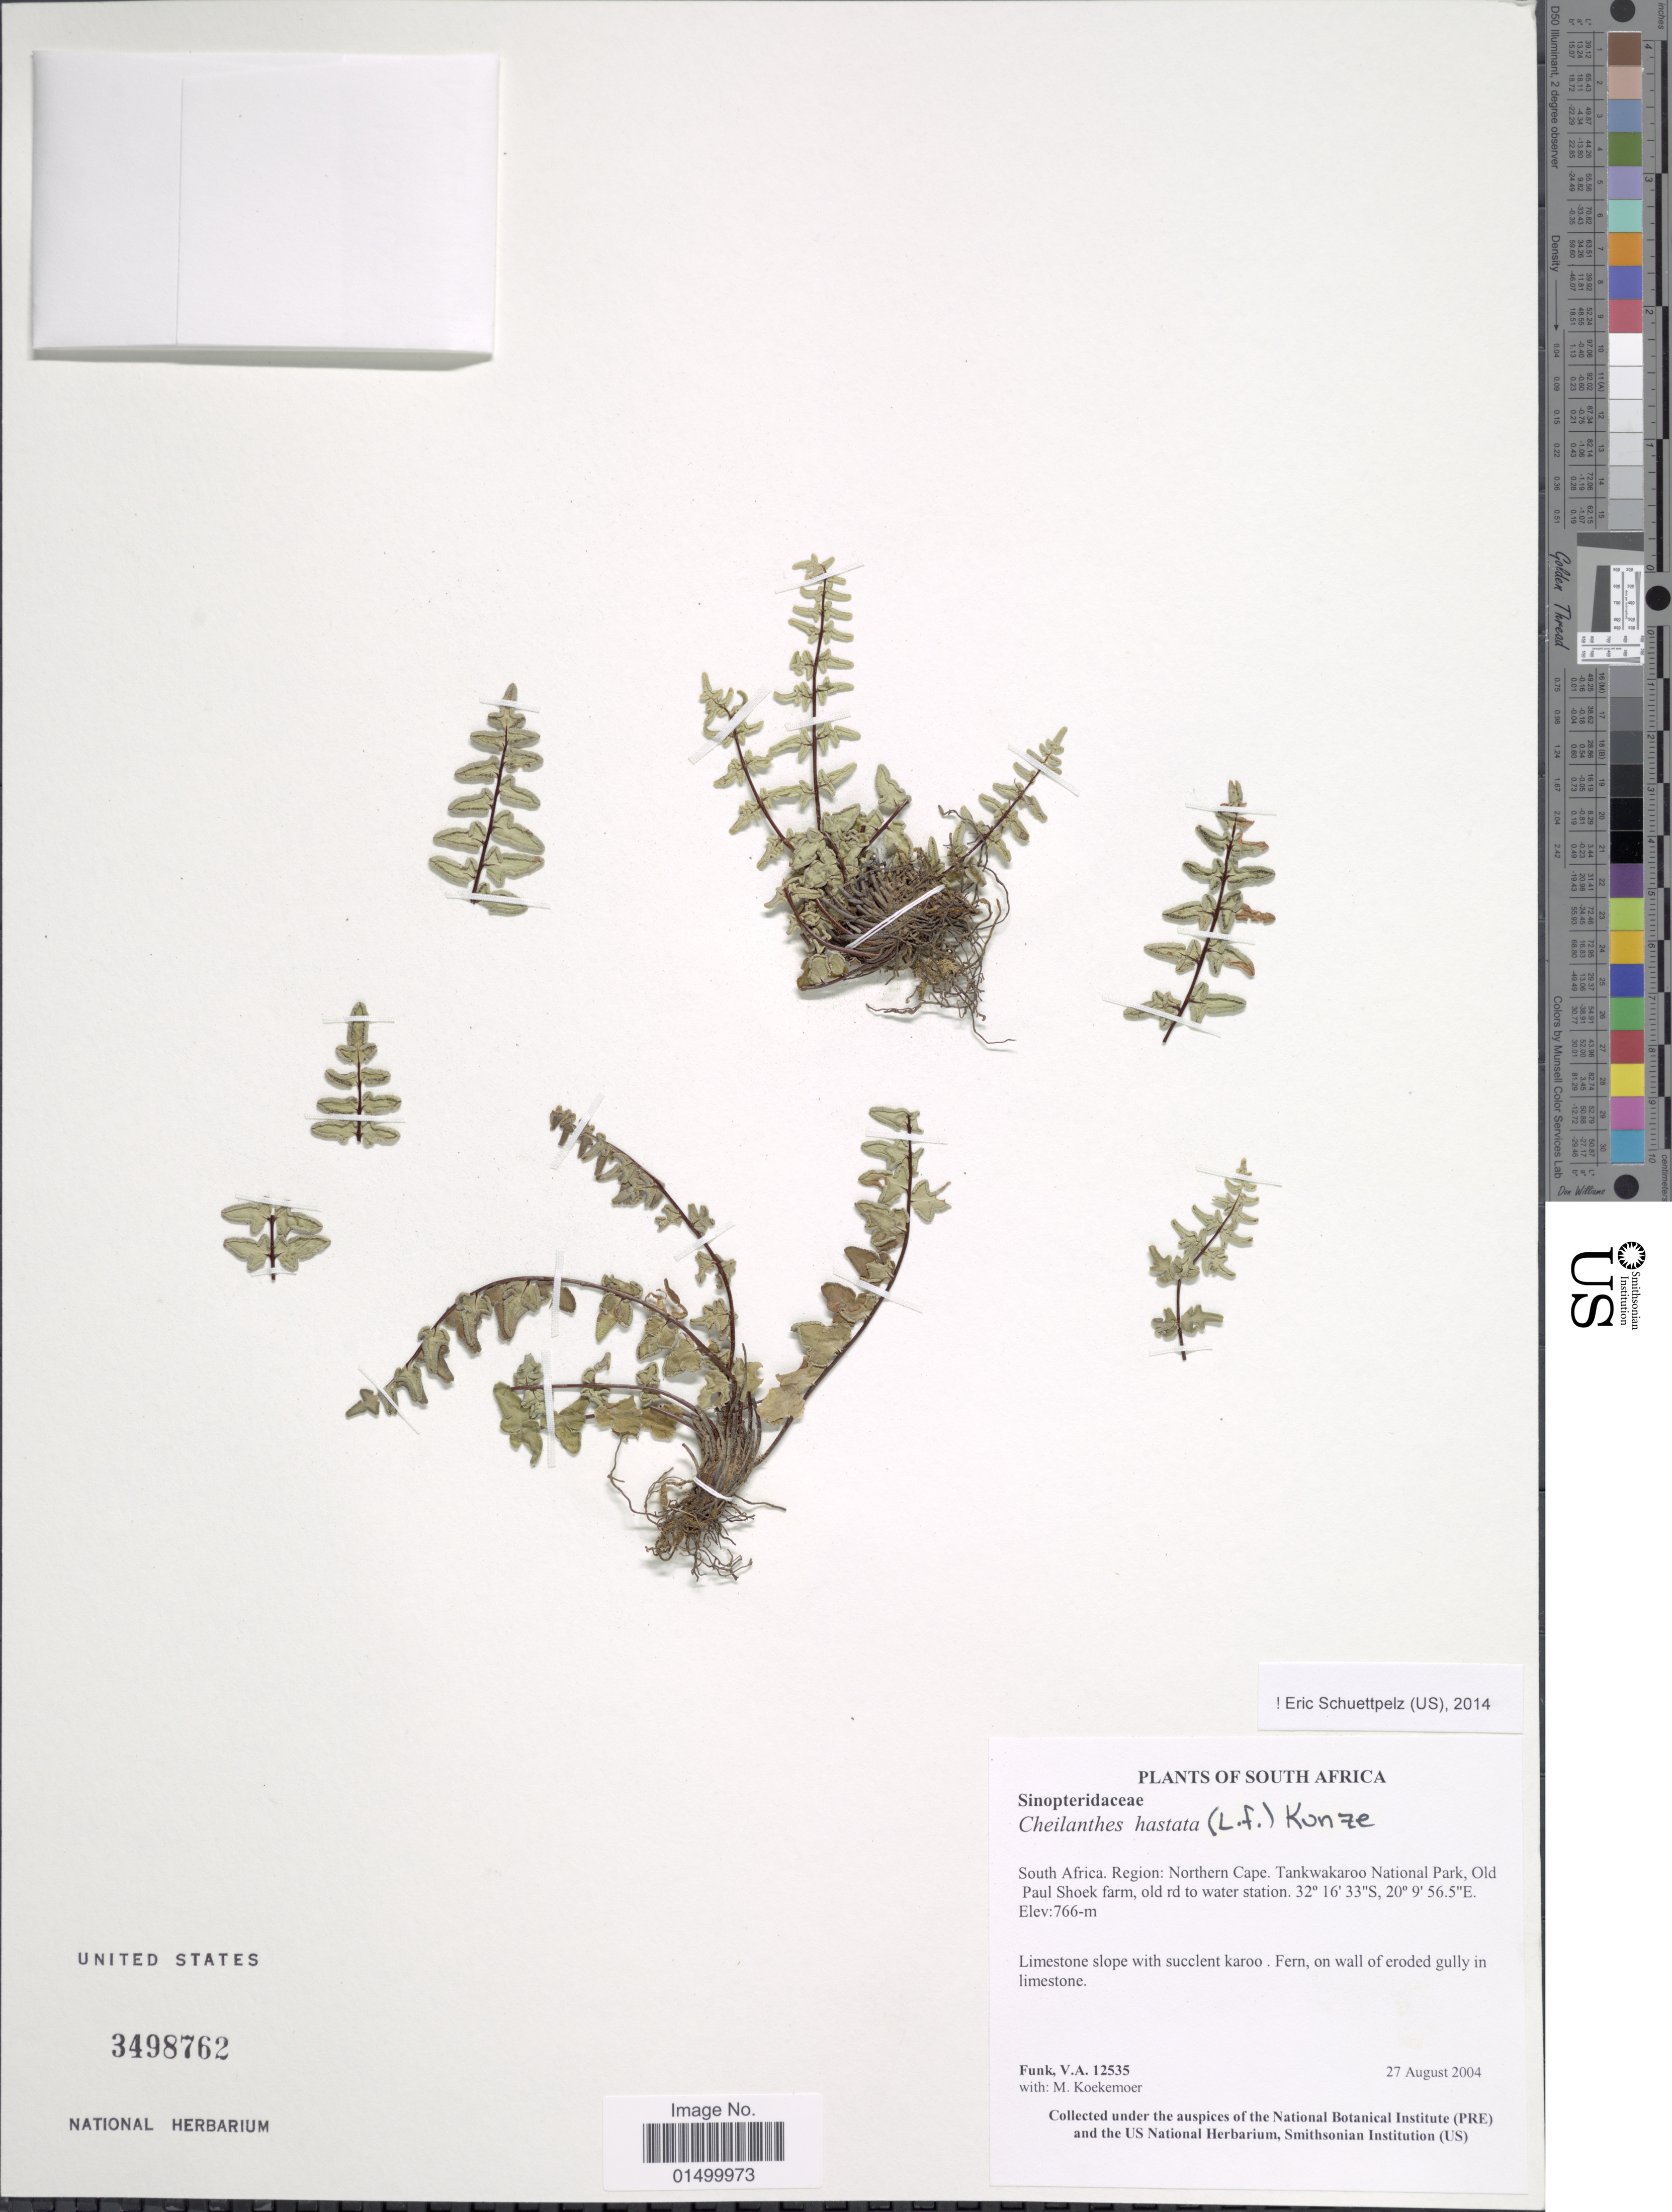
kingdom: Plantae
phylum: Tracheophyta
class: Polypodiopsida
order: Polypodiales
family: Pteridaceae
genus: Cheilanthes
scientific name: Cheilanthes hastata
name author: (L. f.) Kunze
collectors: V. Funk & M. Koekemoer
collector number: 12535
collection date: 2004-08-27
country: South Africa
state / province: Northern Cape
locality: Tankwakaroo National Park, Old Paul Shoek farm, old rd to water station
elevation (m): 766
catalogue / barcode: US 3498762